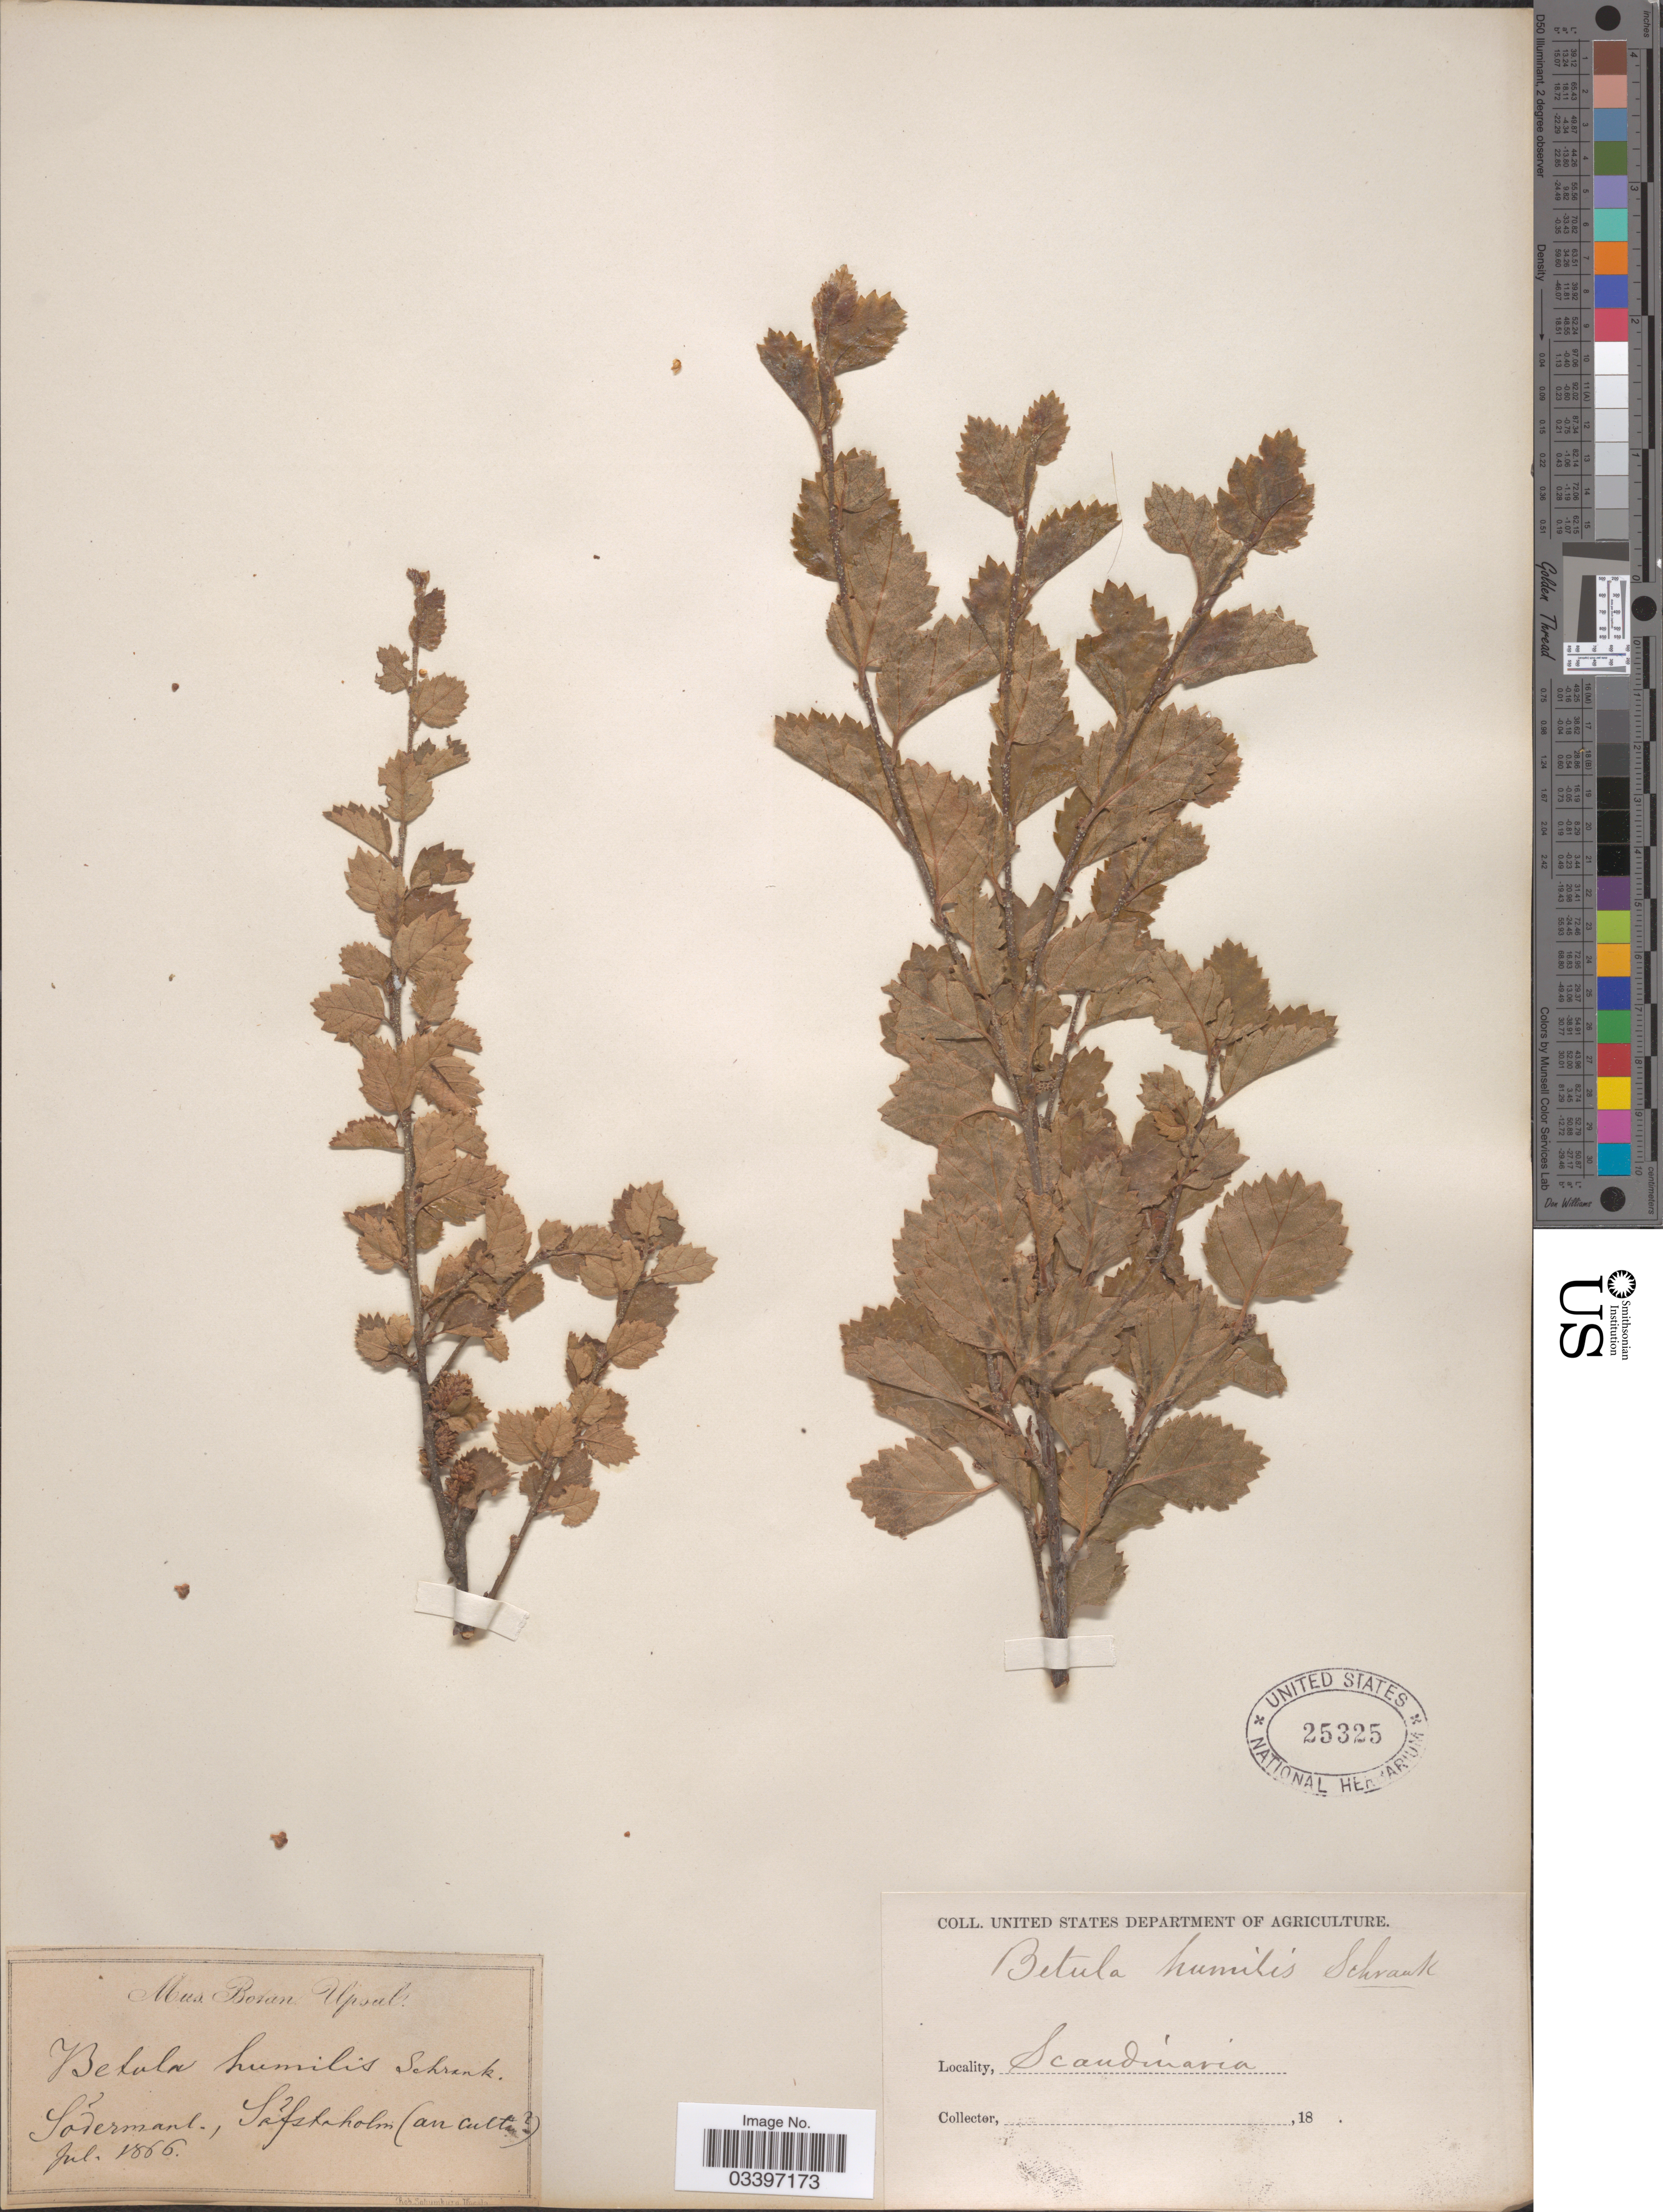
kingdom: Plantae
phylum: Tracheophyta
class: Magnoliopsida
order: Fagales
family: Betulaceae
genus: Betula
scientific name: Betula pubescens var. friesii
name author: (Larsson ex Hartm.) Nyman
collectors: United States Department of Agriculture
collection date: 1866-07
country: Sweden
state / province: Sodermanland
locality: Safstaholm (an culta [unsure placement]). Scandinavia.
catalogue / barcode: US 25325